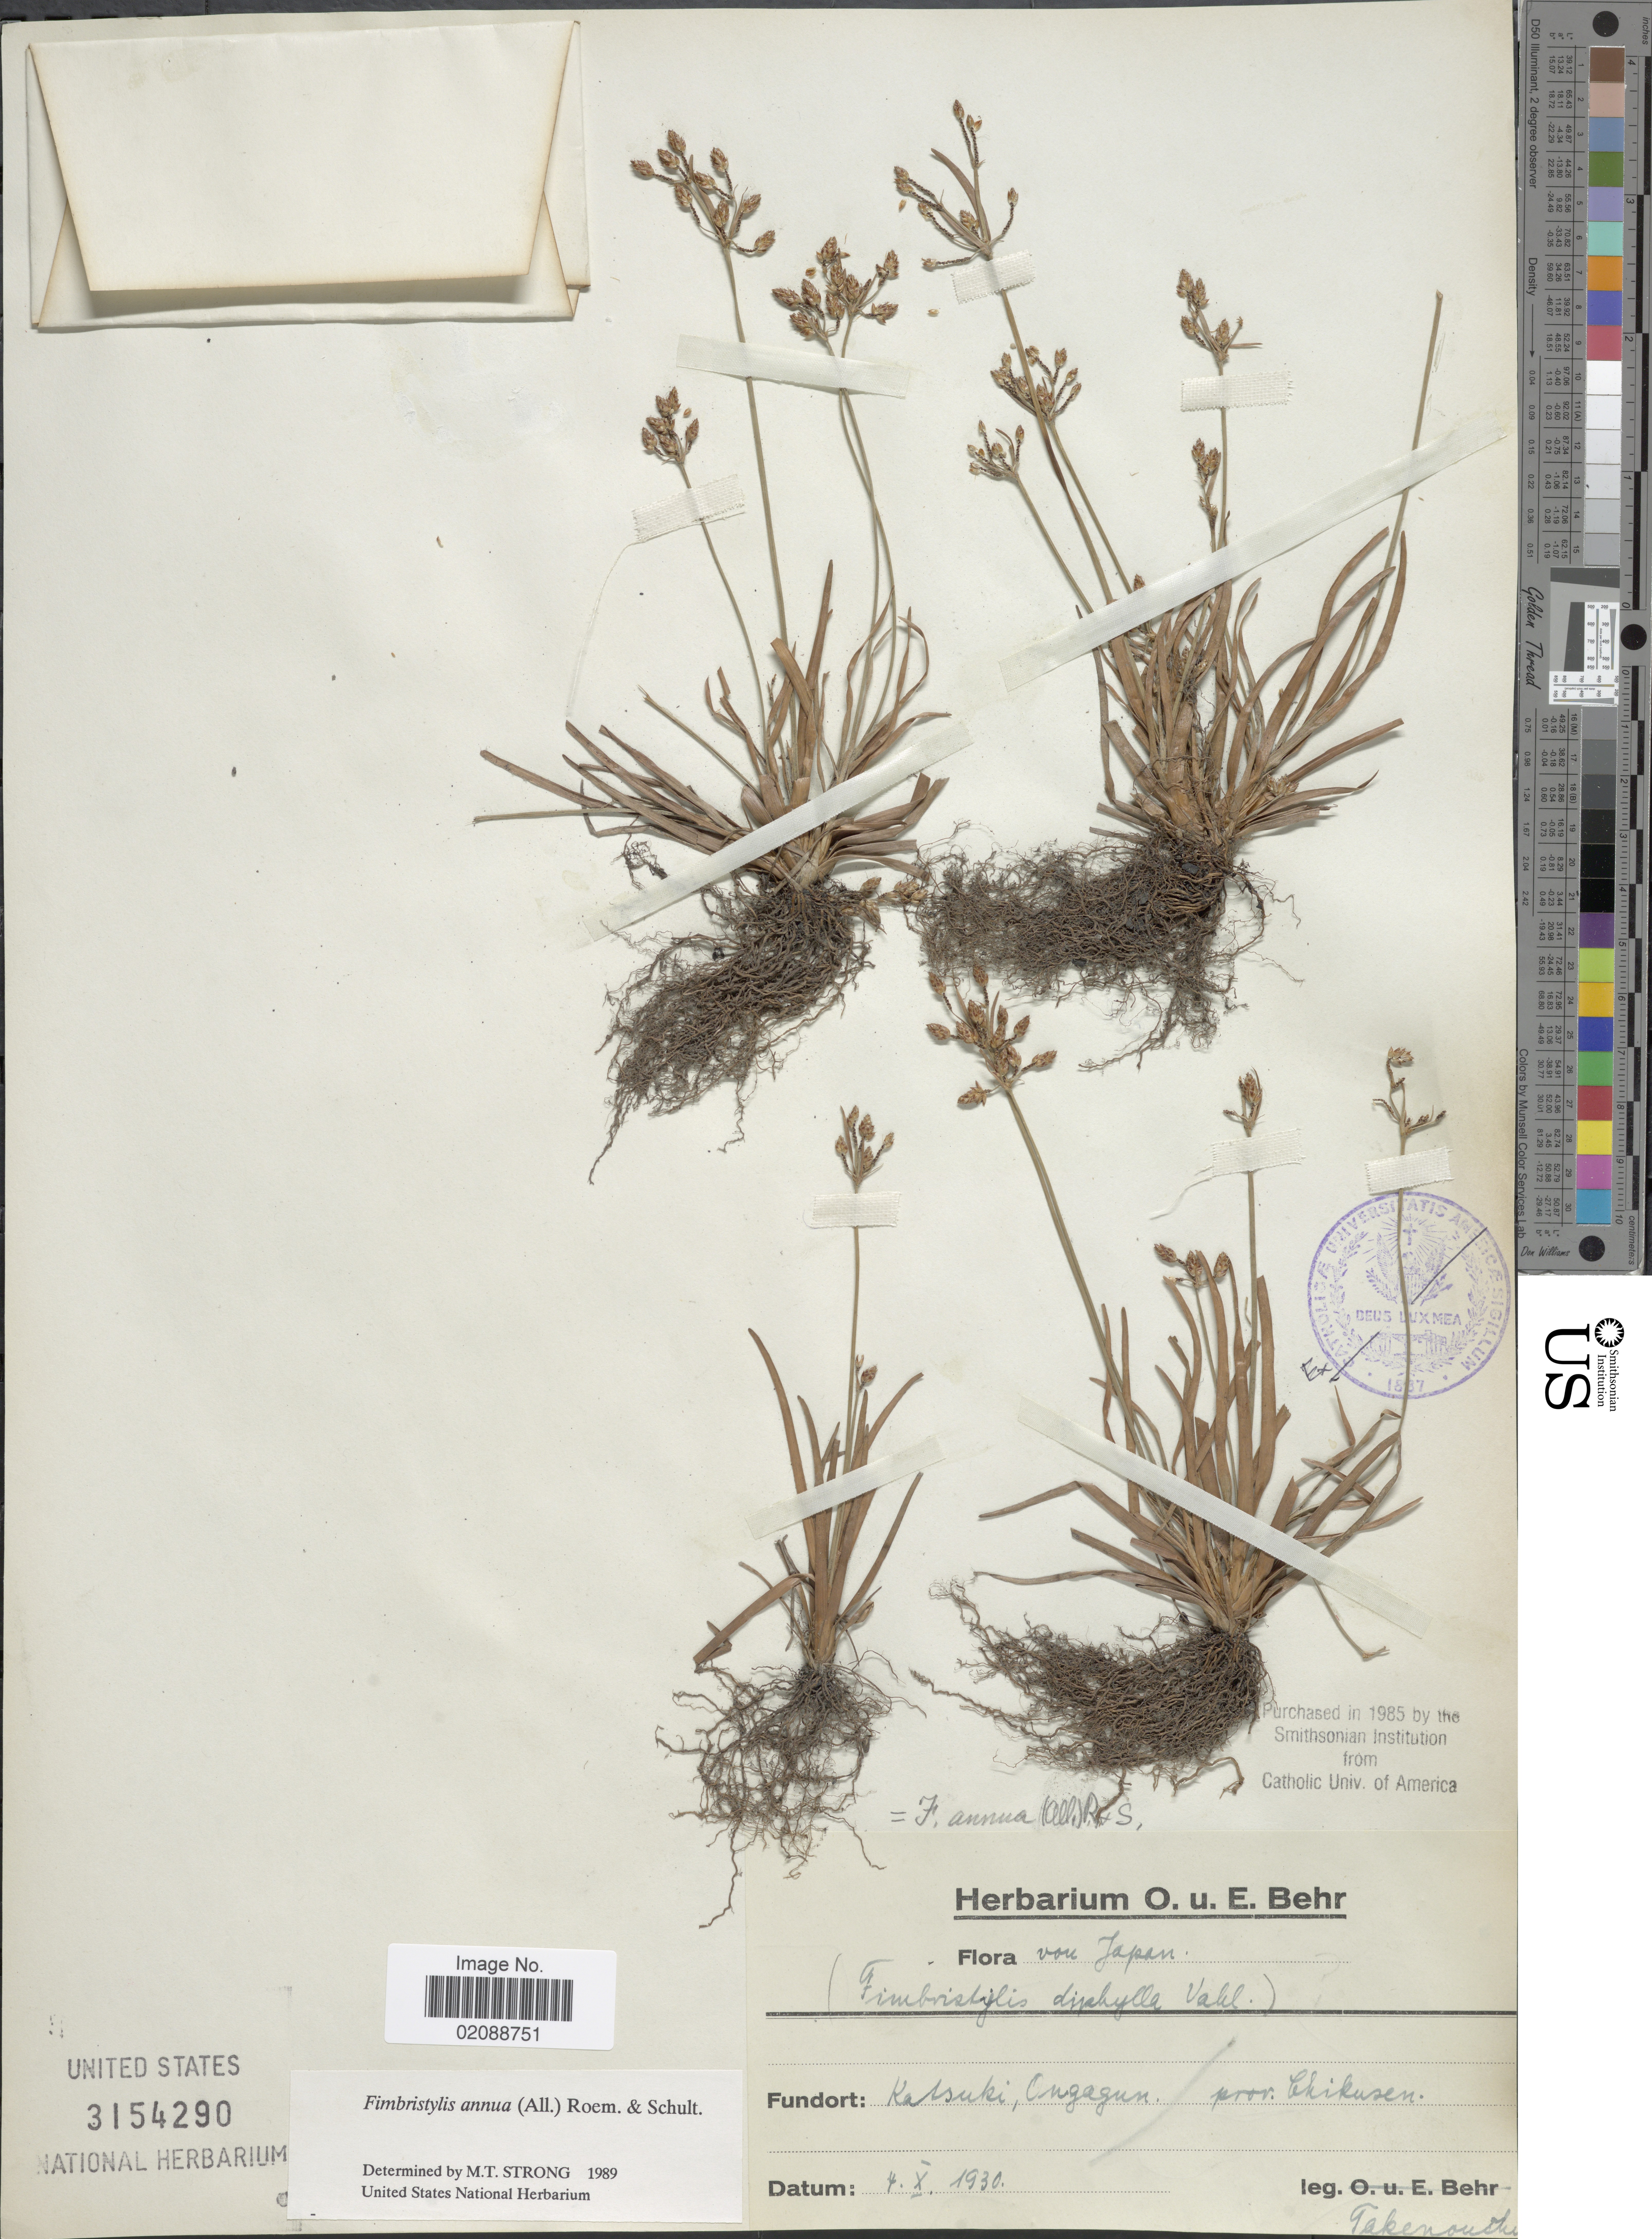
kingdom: Plantae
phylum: Tracheophyta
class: Liliopsida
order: Poales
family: Cyperaceae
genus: Fimbristylis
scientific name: Fimbristylis annua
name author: (All.) Roem. & Schult.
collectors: M. Takenouchi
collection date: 1930-10-04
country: Japan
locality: Fundort: Katsuki, Ongagun, Prov. Chikuzen.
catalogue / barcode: US 3154290